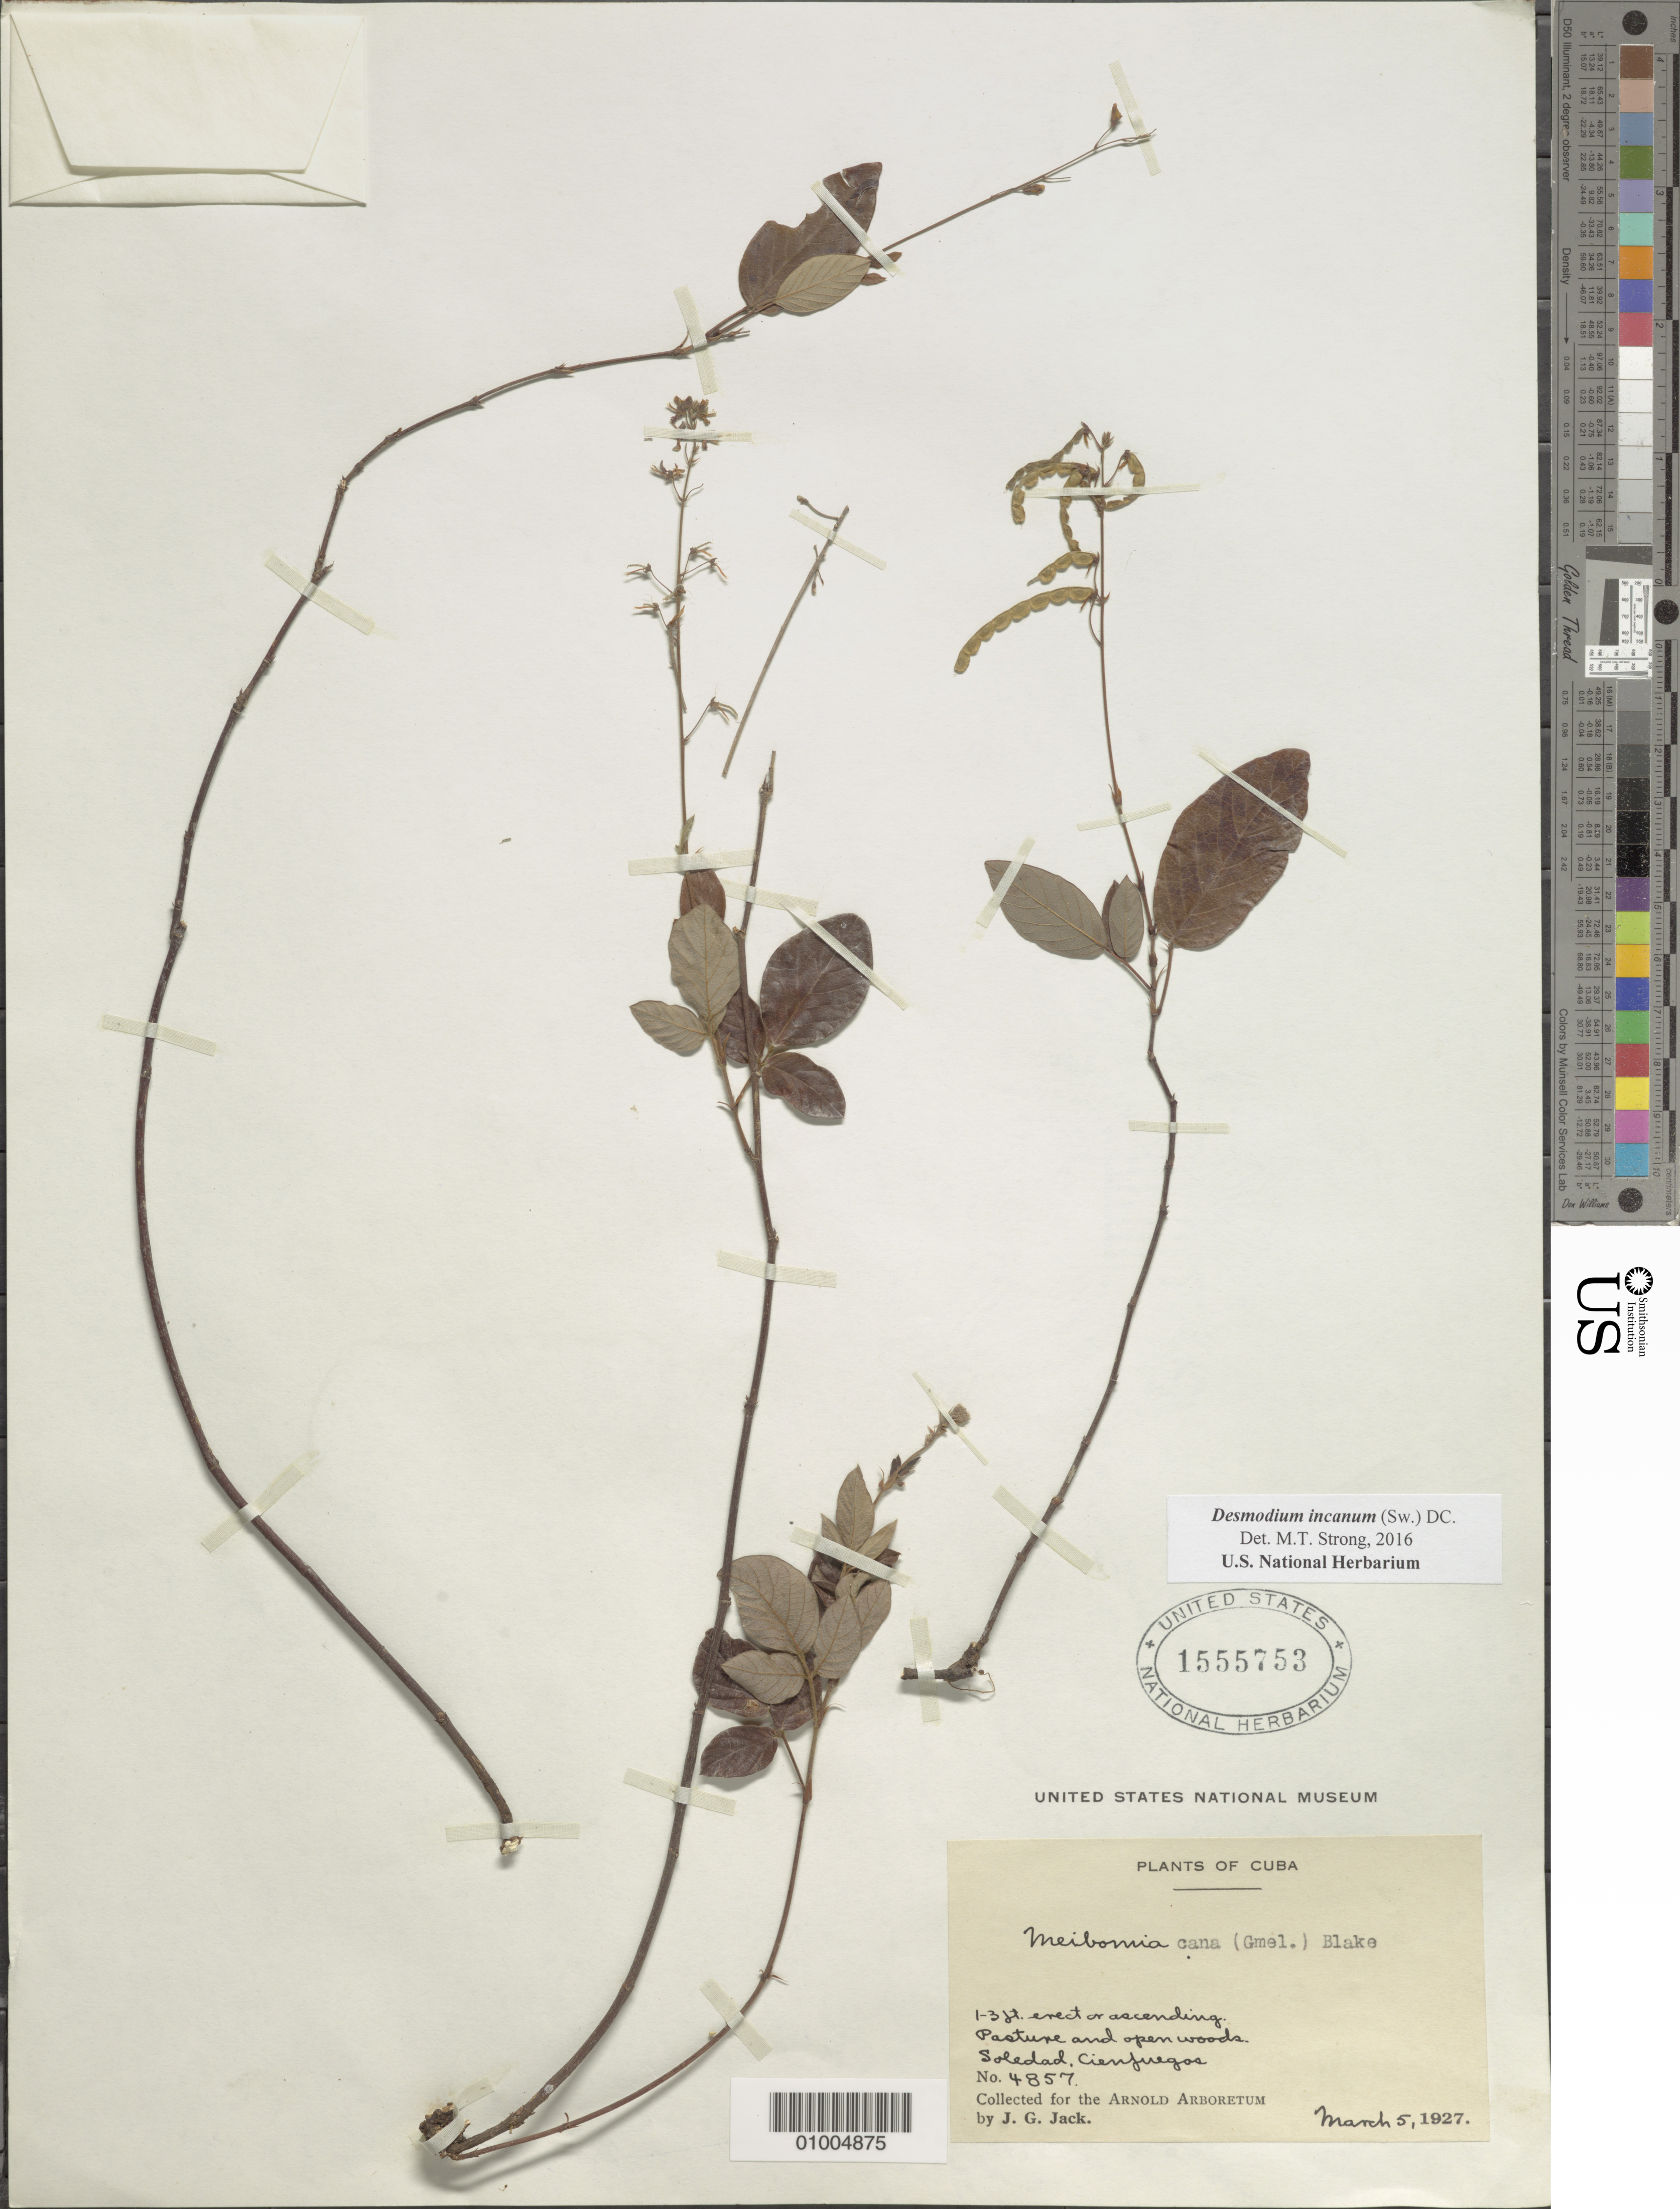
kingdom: Plantae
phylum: Tracheophyta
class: Magnoliopsida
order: Fabales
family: Fabaceae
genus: Desmodium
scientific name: Desmodium incanum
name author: (Sw.) DC.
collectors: J. G. Jack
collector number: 4857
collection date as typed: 05 Mar 1927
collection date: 1927-03-05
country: Cuba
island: Cuba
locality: Pasture and open wood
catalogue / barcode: US 1555753